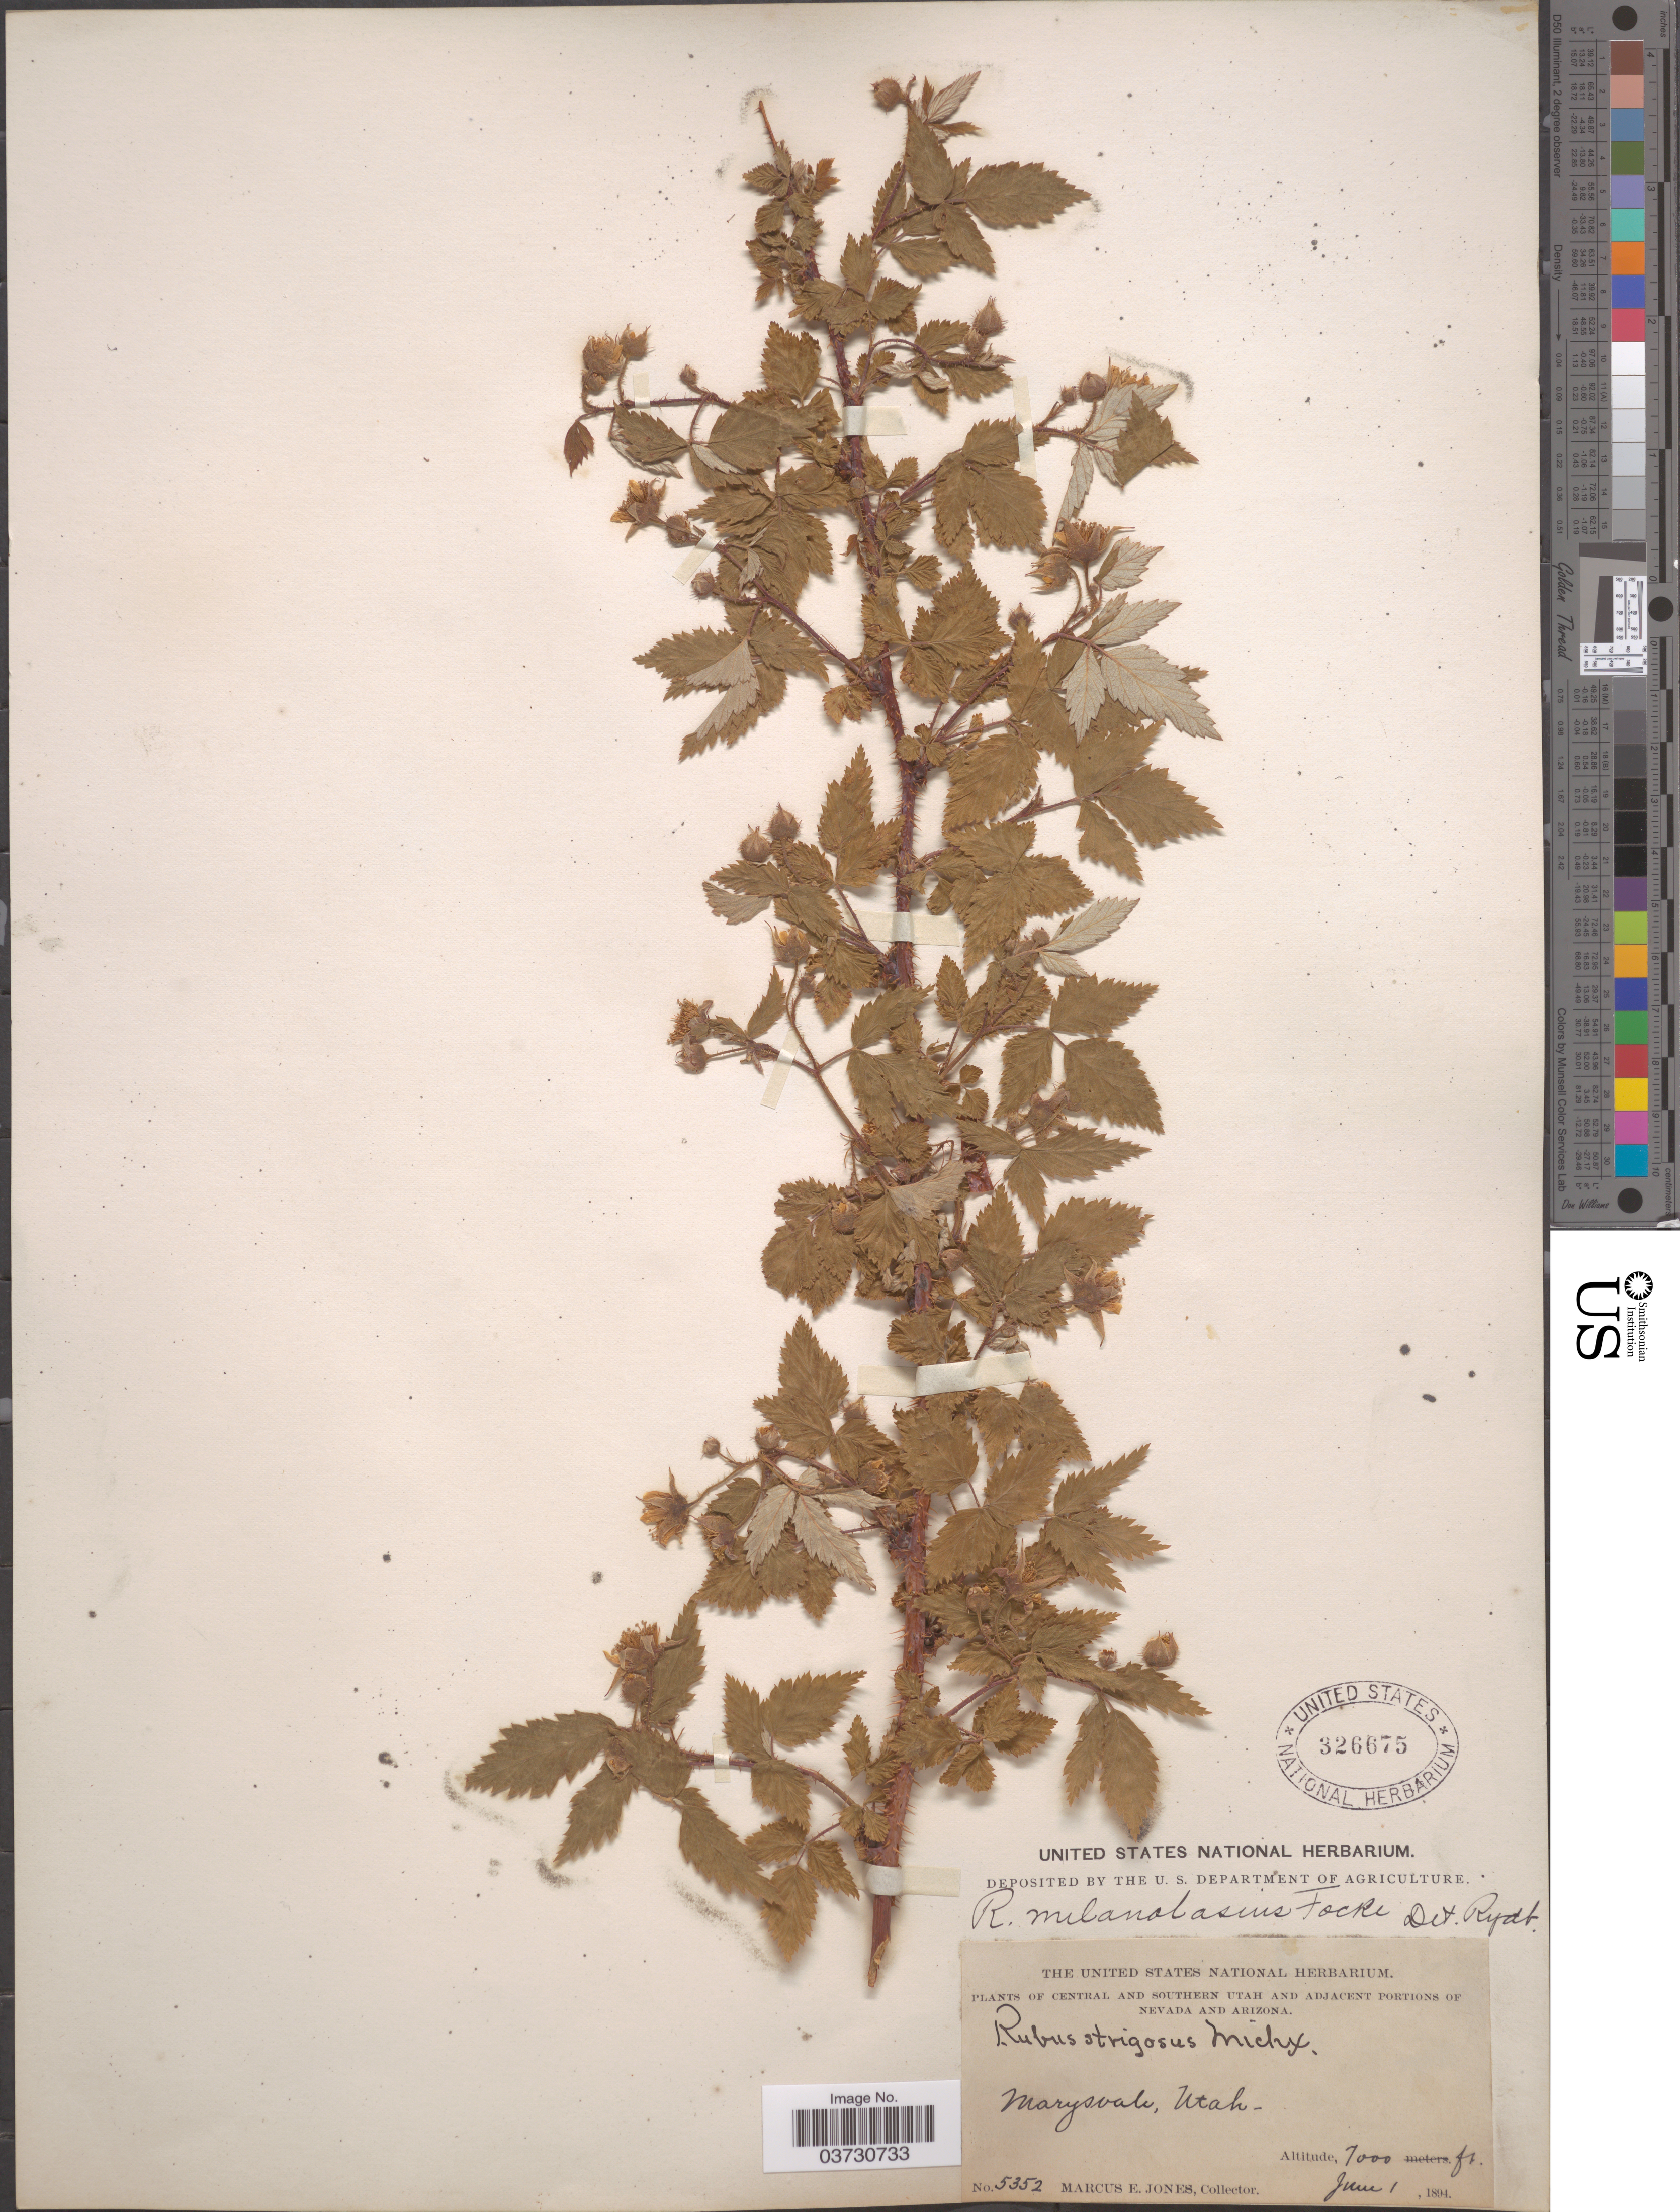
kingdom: Plantae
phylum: Tracheophyta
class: Magnoliopsida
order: Rosales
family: Rosaceae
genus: Rubus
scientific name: Rubus melanolasius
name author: Dieck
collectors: M. E. Jones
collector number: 5352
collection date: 1894-06-01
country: United States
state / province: Utah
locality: Central and Southern Utah. Marysvale.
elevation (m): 2134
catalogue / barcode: US 326675